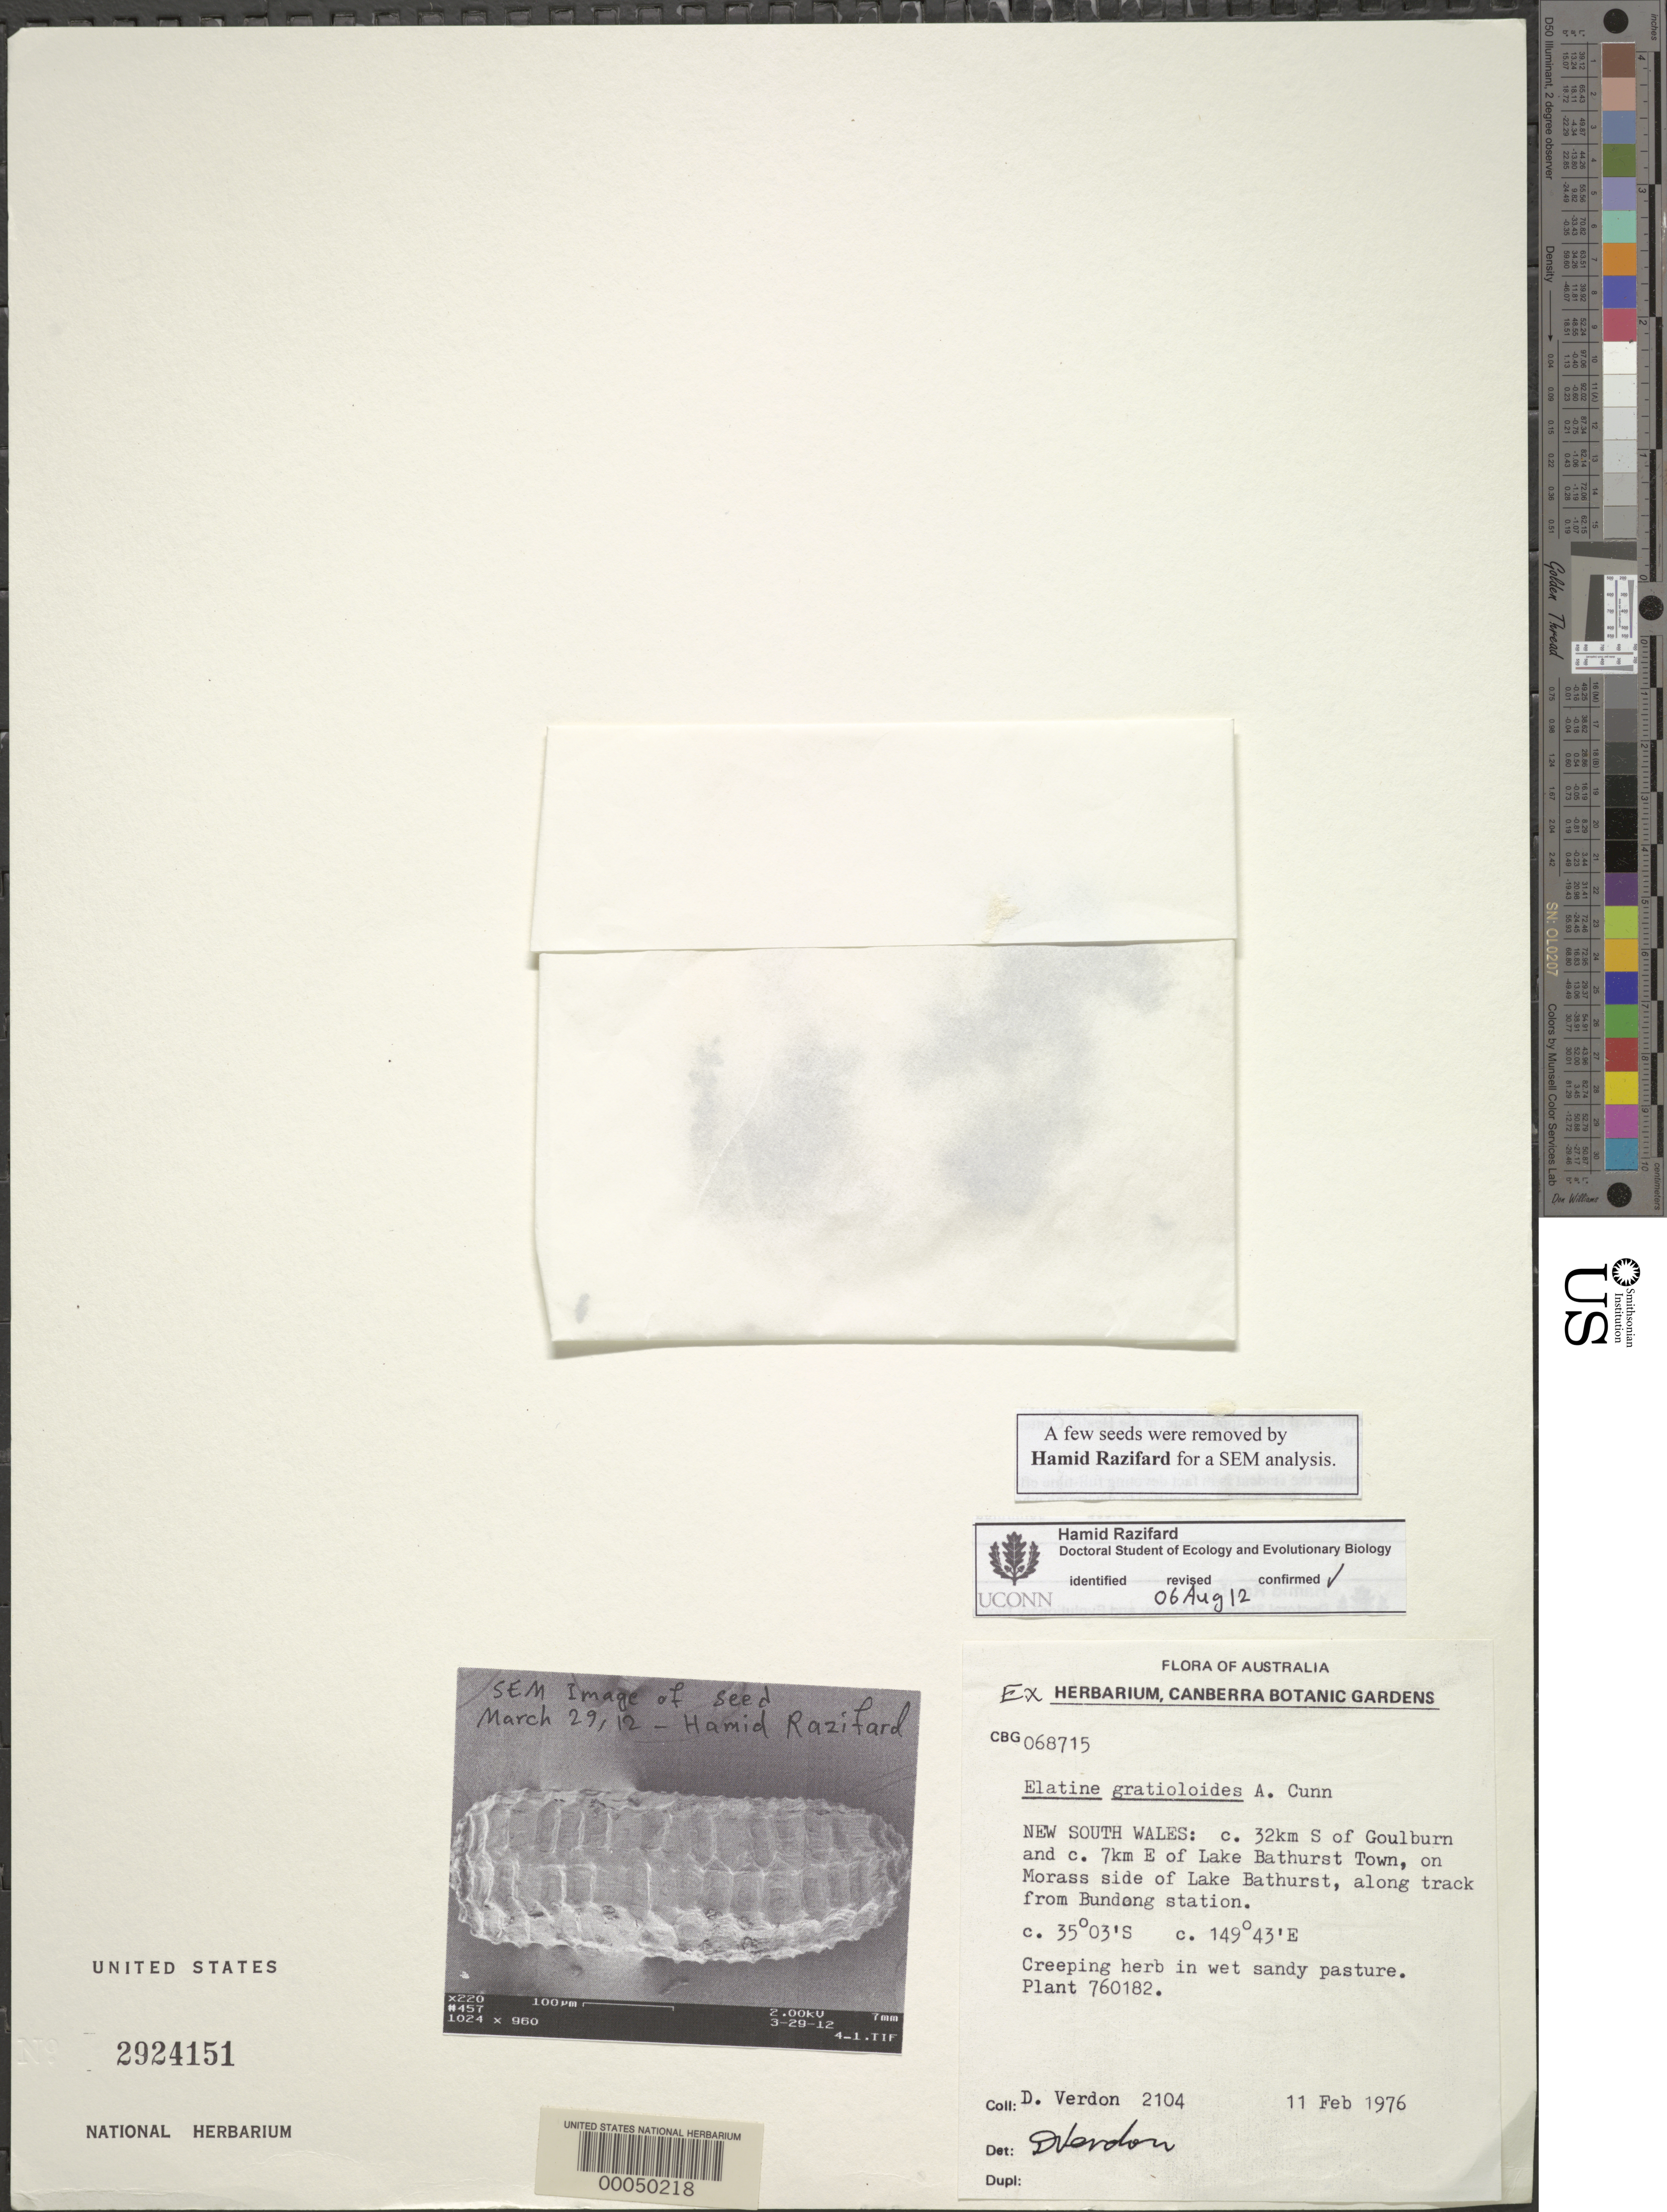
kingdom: Plantae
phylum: Tracheophyta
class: Magnoliopsida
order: Malpighiales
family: Elatinaceae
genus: Elatine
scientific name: Elatine gratioloides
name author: A. Cunn.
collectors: D. Verdon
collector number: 2104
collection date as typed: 11 Feb 1976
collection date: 1976-02-11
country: Australia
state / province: New South Wales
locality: Ca. 32 km s of goulburn and ca. 7 km e of lake bathurst town, on morass side of lake bathurst, along track from bundong station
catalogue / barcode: US 2924151